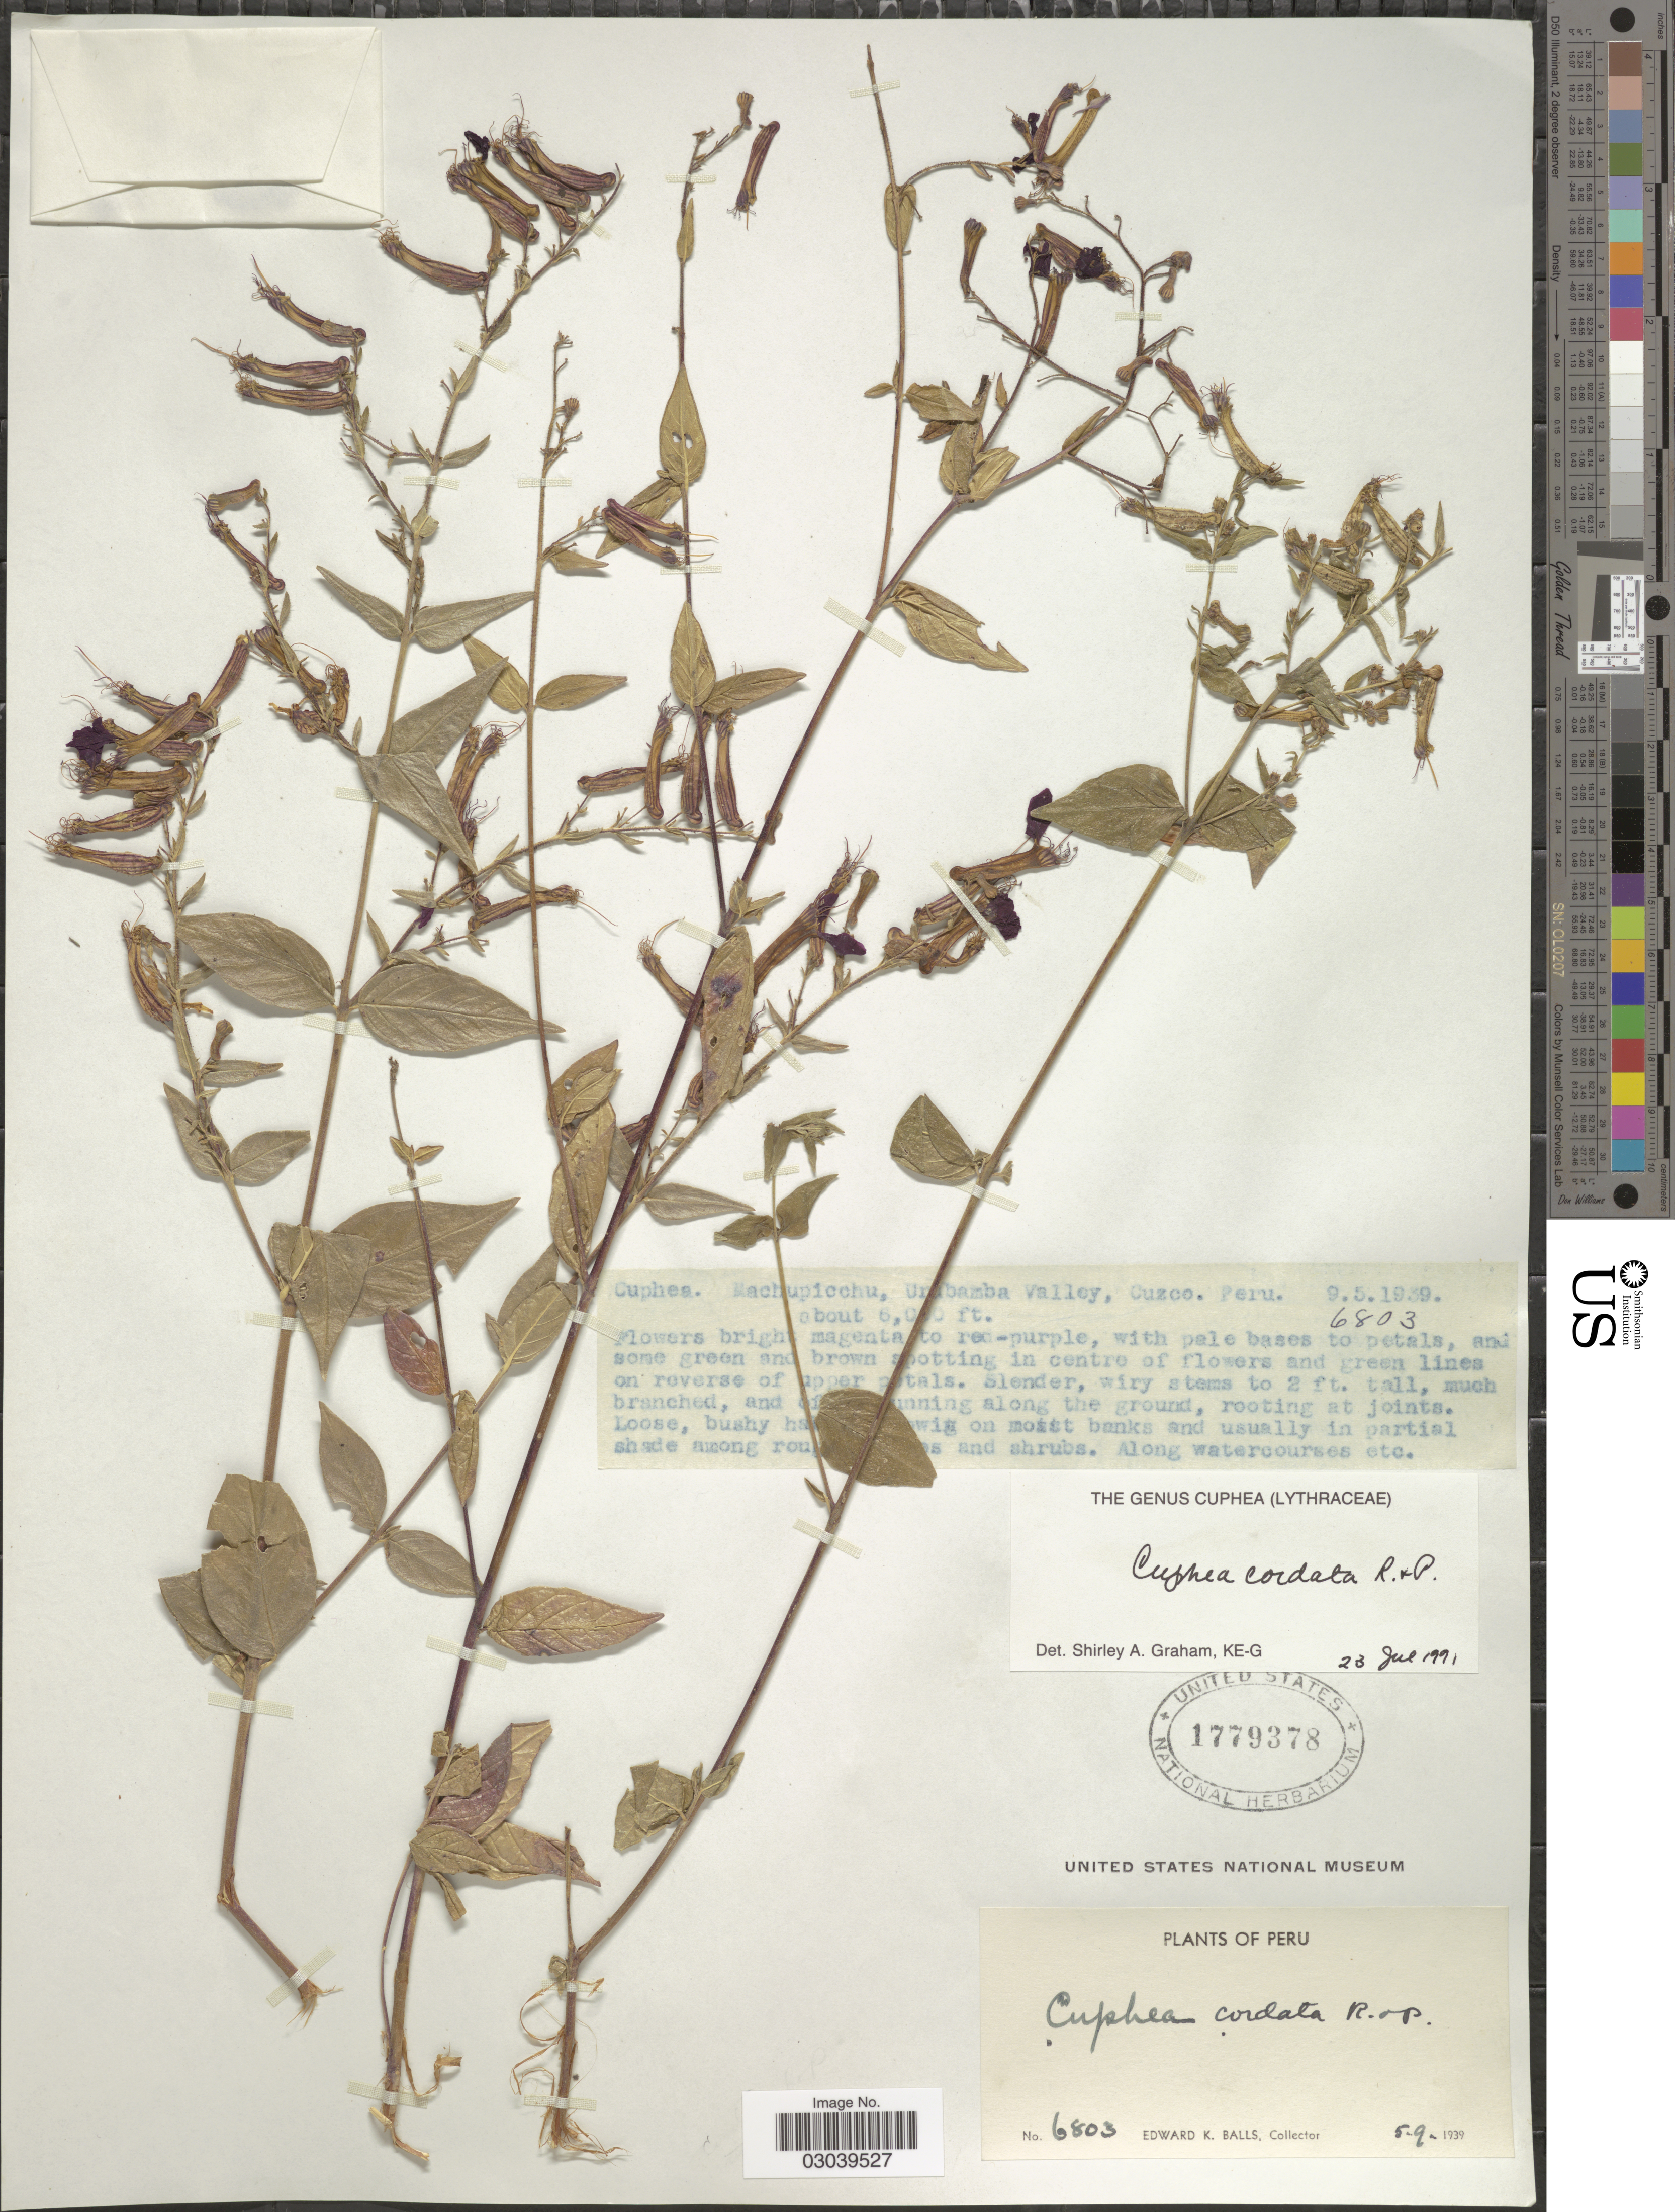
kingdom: Plantae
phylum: Tracheophyta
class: Magnoliopsida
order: Myrtales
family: Lythraceae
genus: Cuphea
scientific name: Cuphea cordata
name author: Ruiz & Pav.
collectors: E. K. Balls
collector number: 6803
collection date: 1939-05-09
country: Peru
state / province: Cusco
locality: Machupicchu, Urubamba Valley.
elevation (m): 1829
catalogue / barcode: US 1779378